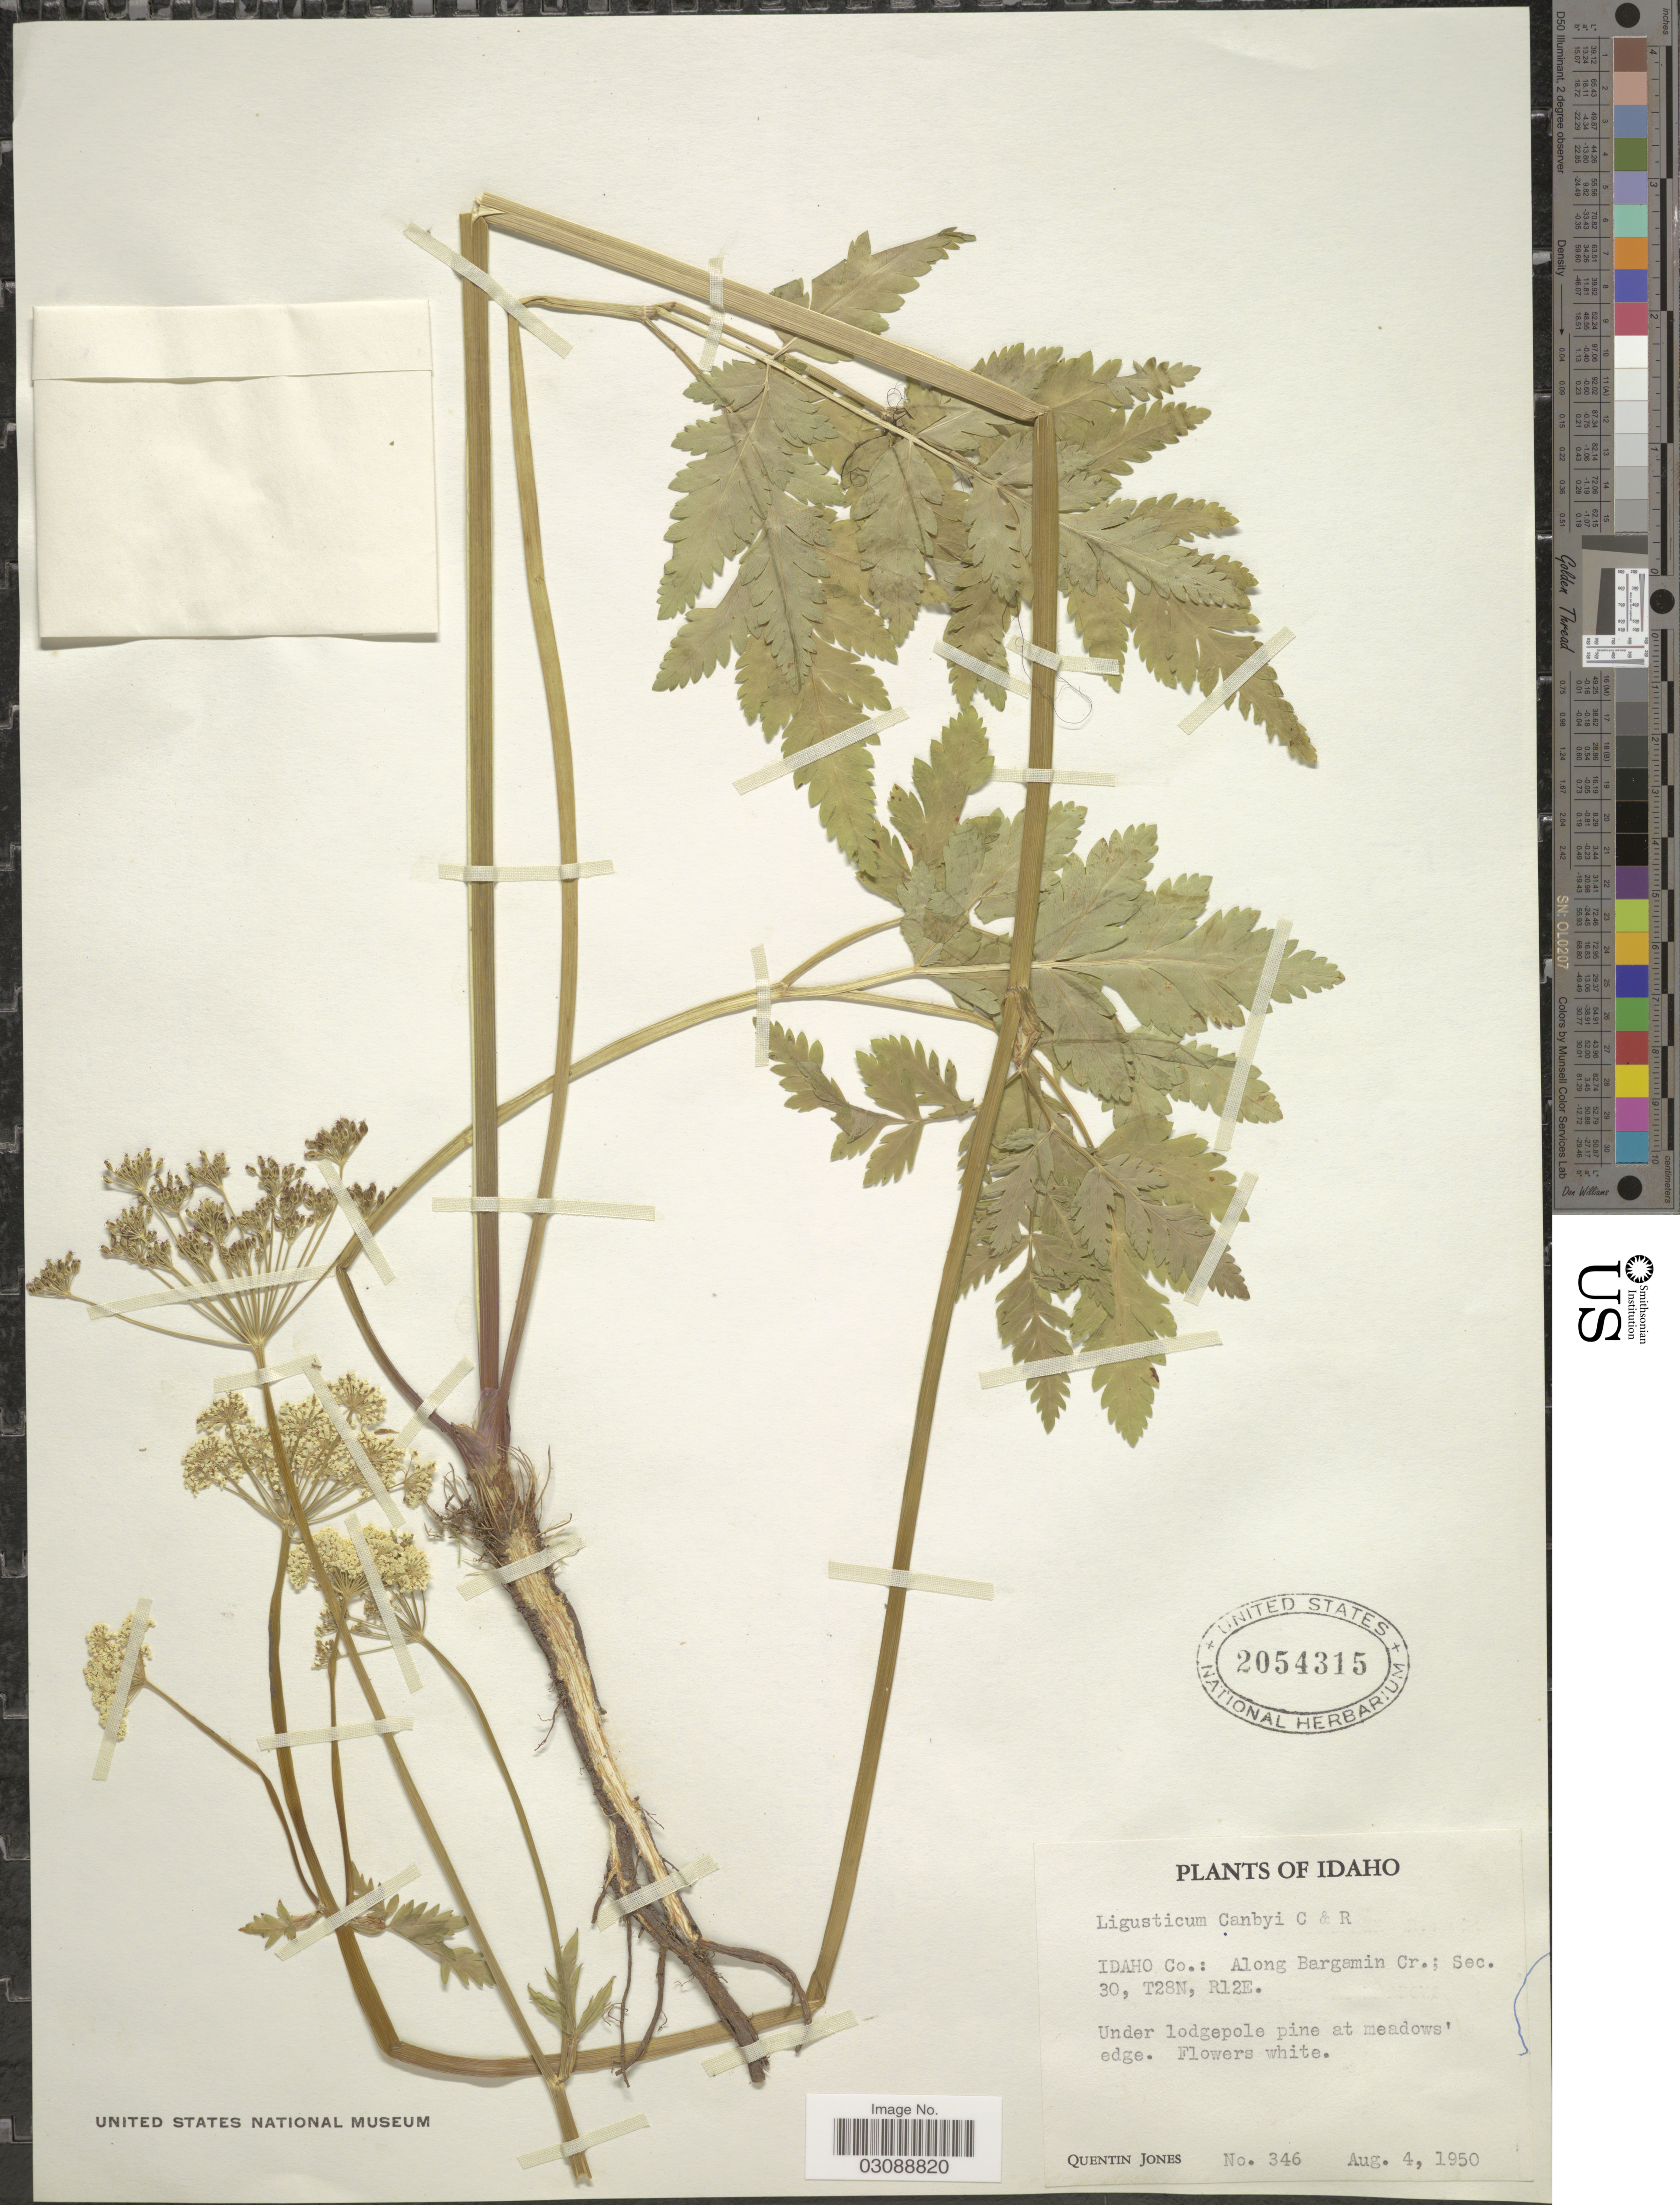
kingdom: Plantae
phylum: Tracheophyta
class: Magnoliopsida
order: Apiales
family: Apiaceae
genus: Ligusticum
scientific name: Ligusticum canbyi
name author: J.M. Coult. & Rose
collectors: Q. Jones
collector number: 346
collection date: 1950-08-04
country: United States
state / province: Idaho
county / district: Idaho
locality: Along Bargamin Cr.; Sec. 30, T28N, R12E.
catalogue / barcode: US 2054315